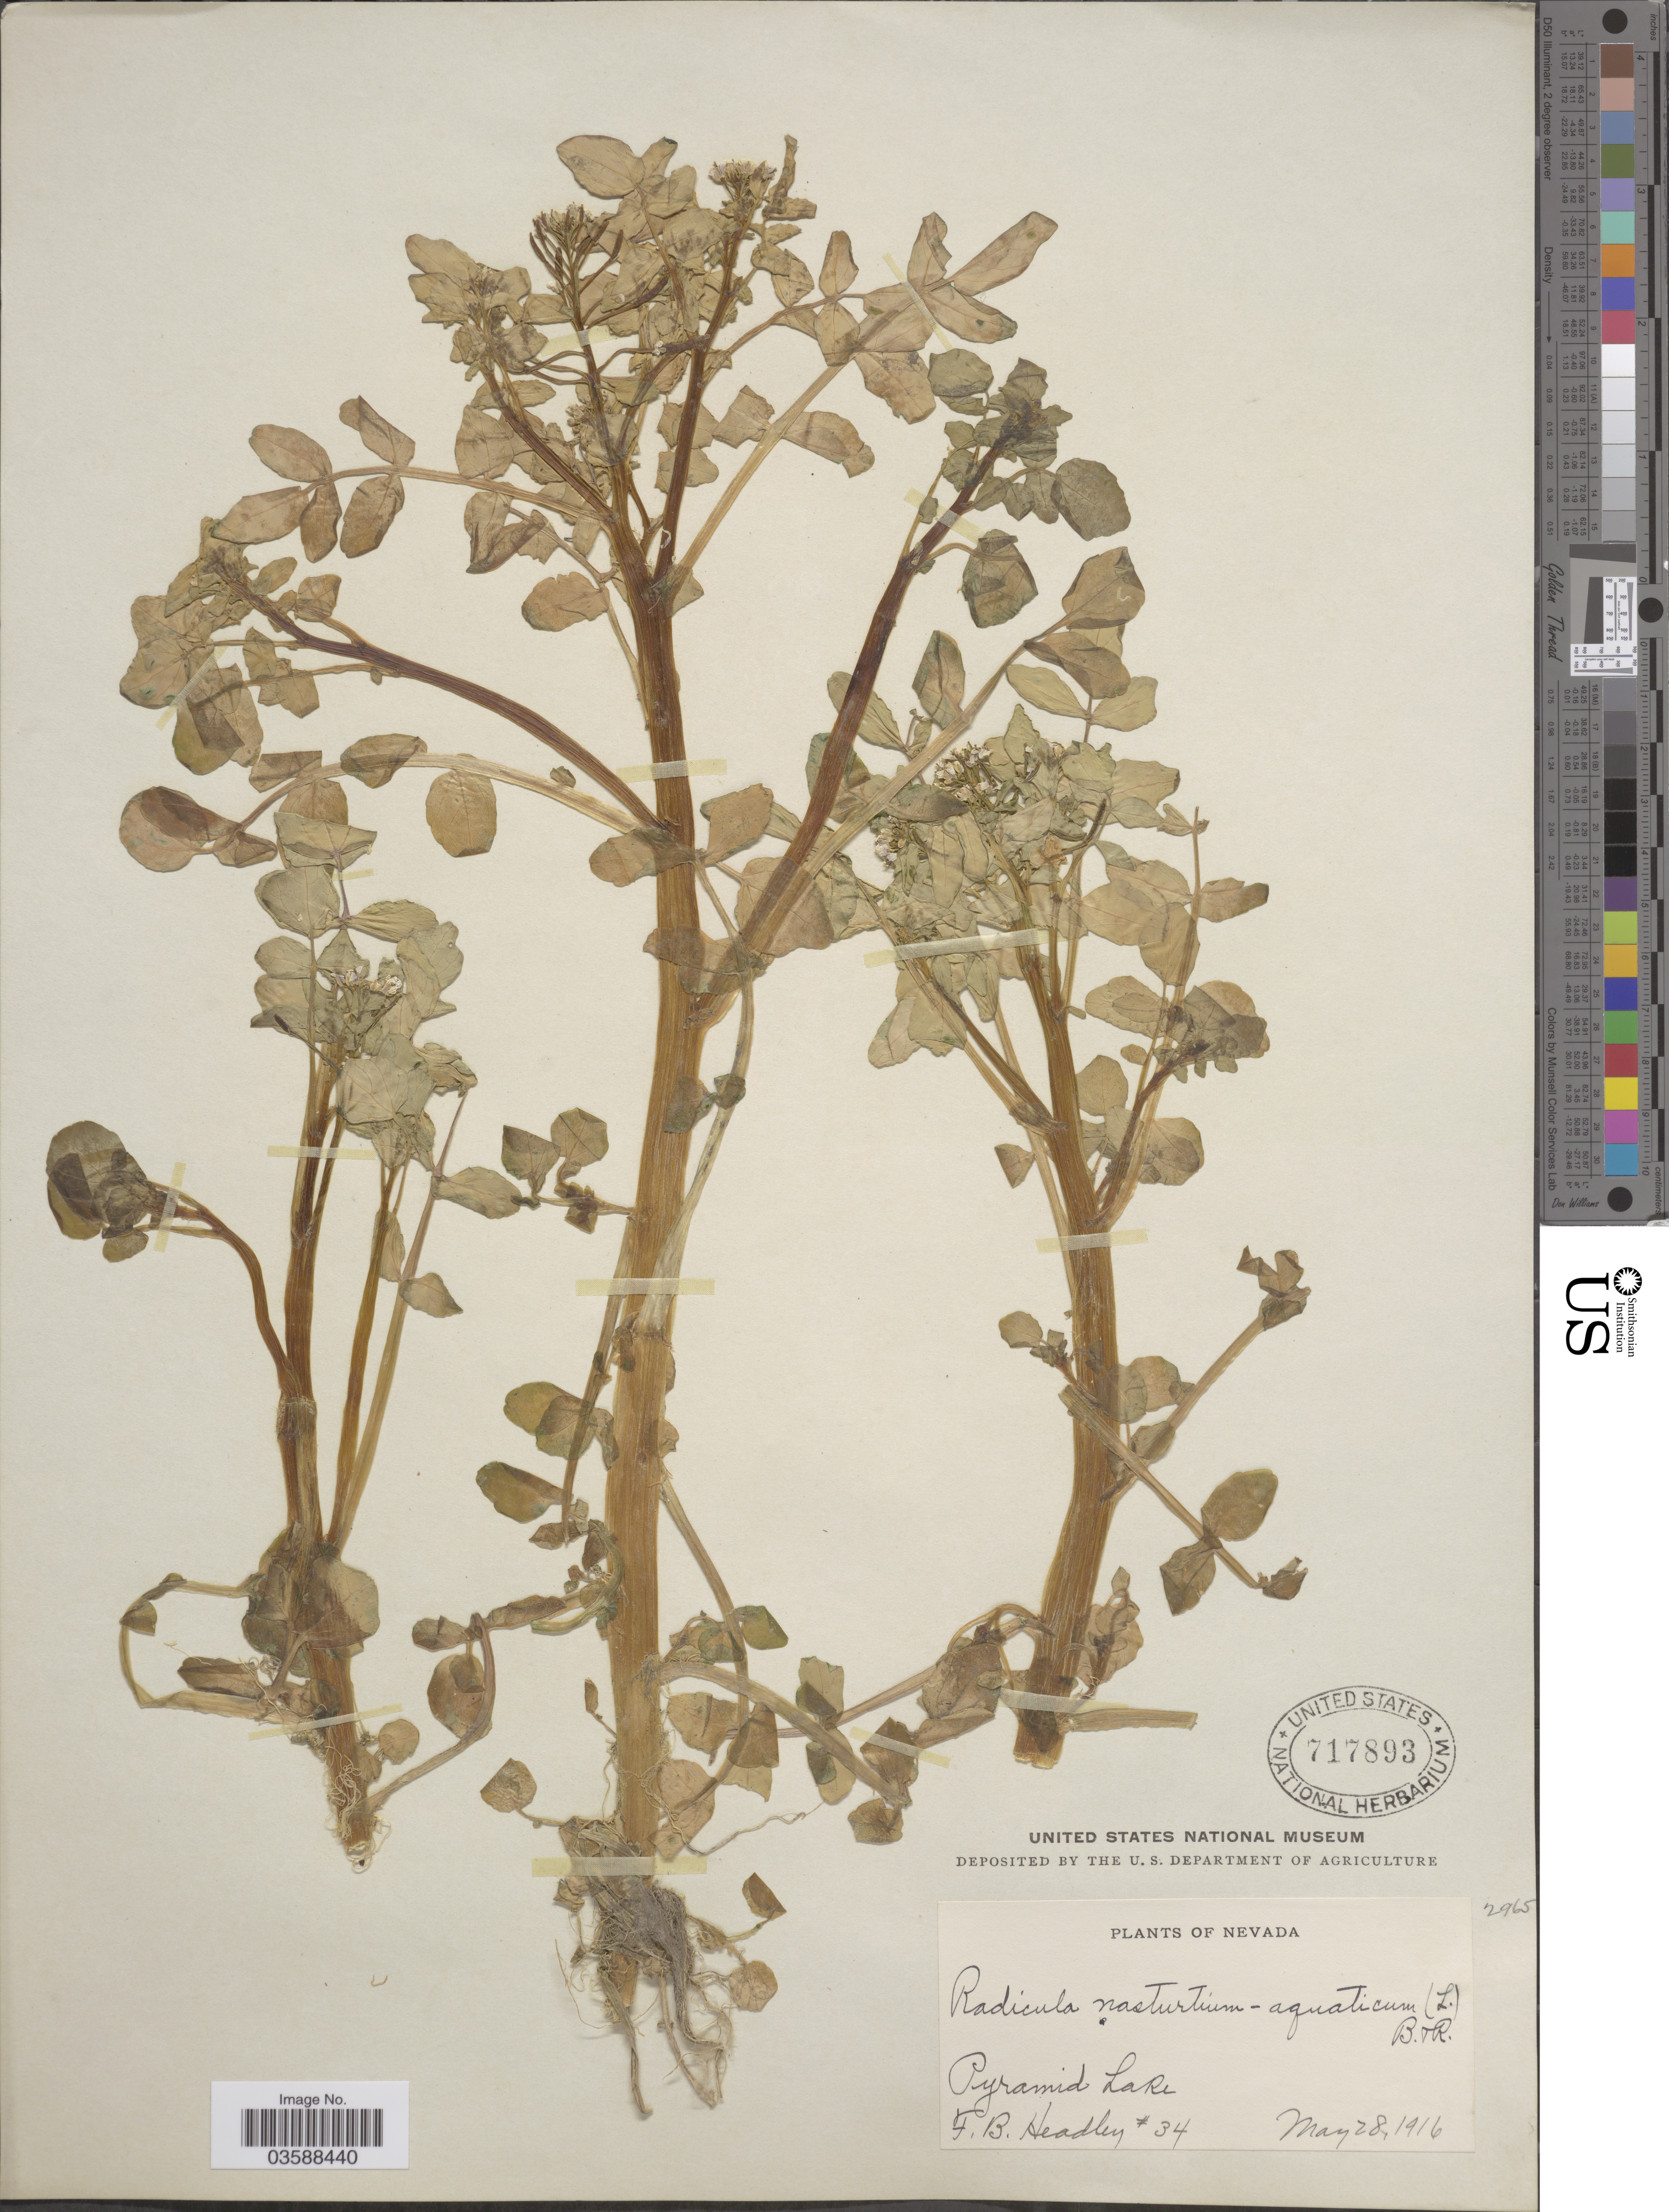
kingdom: Plantae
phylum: Tracheophyta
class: Magnoliopsida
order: Brassicales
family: Brassicaceae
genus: Nasturtium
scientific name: Nasturtium officinale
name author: R. Br.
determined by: Strong, M. T., (US), Smithsonian Institution - National Museum of Natural History (UNITED STATES)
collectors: F. B. Headley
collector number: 34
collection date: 1916-05-28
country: United States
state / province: Nevada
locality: Pyramid Lake.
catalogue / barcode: US 717893